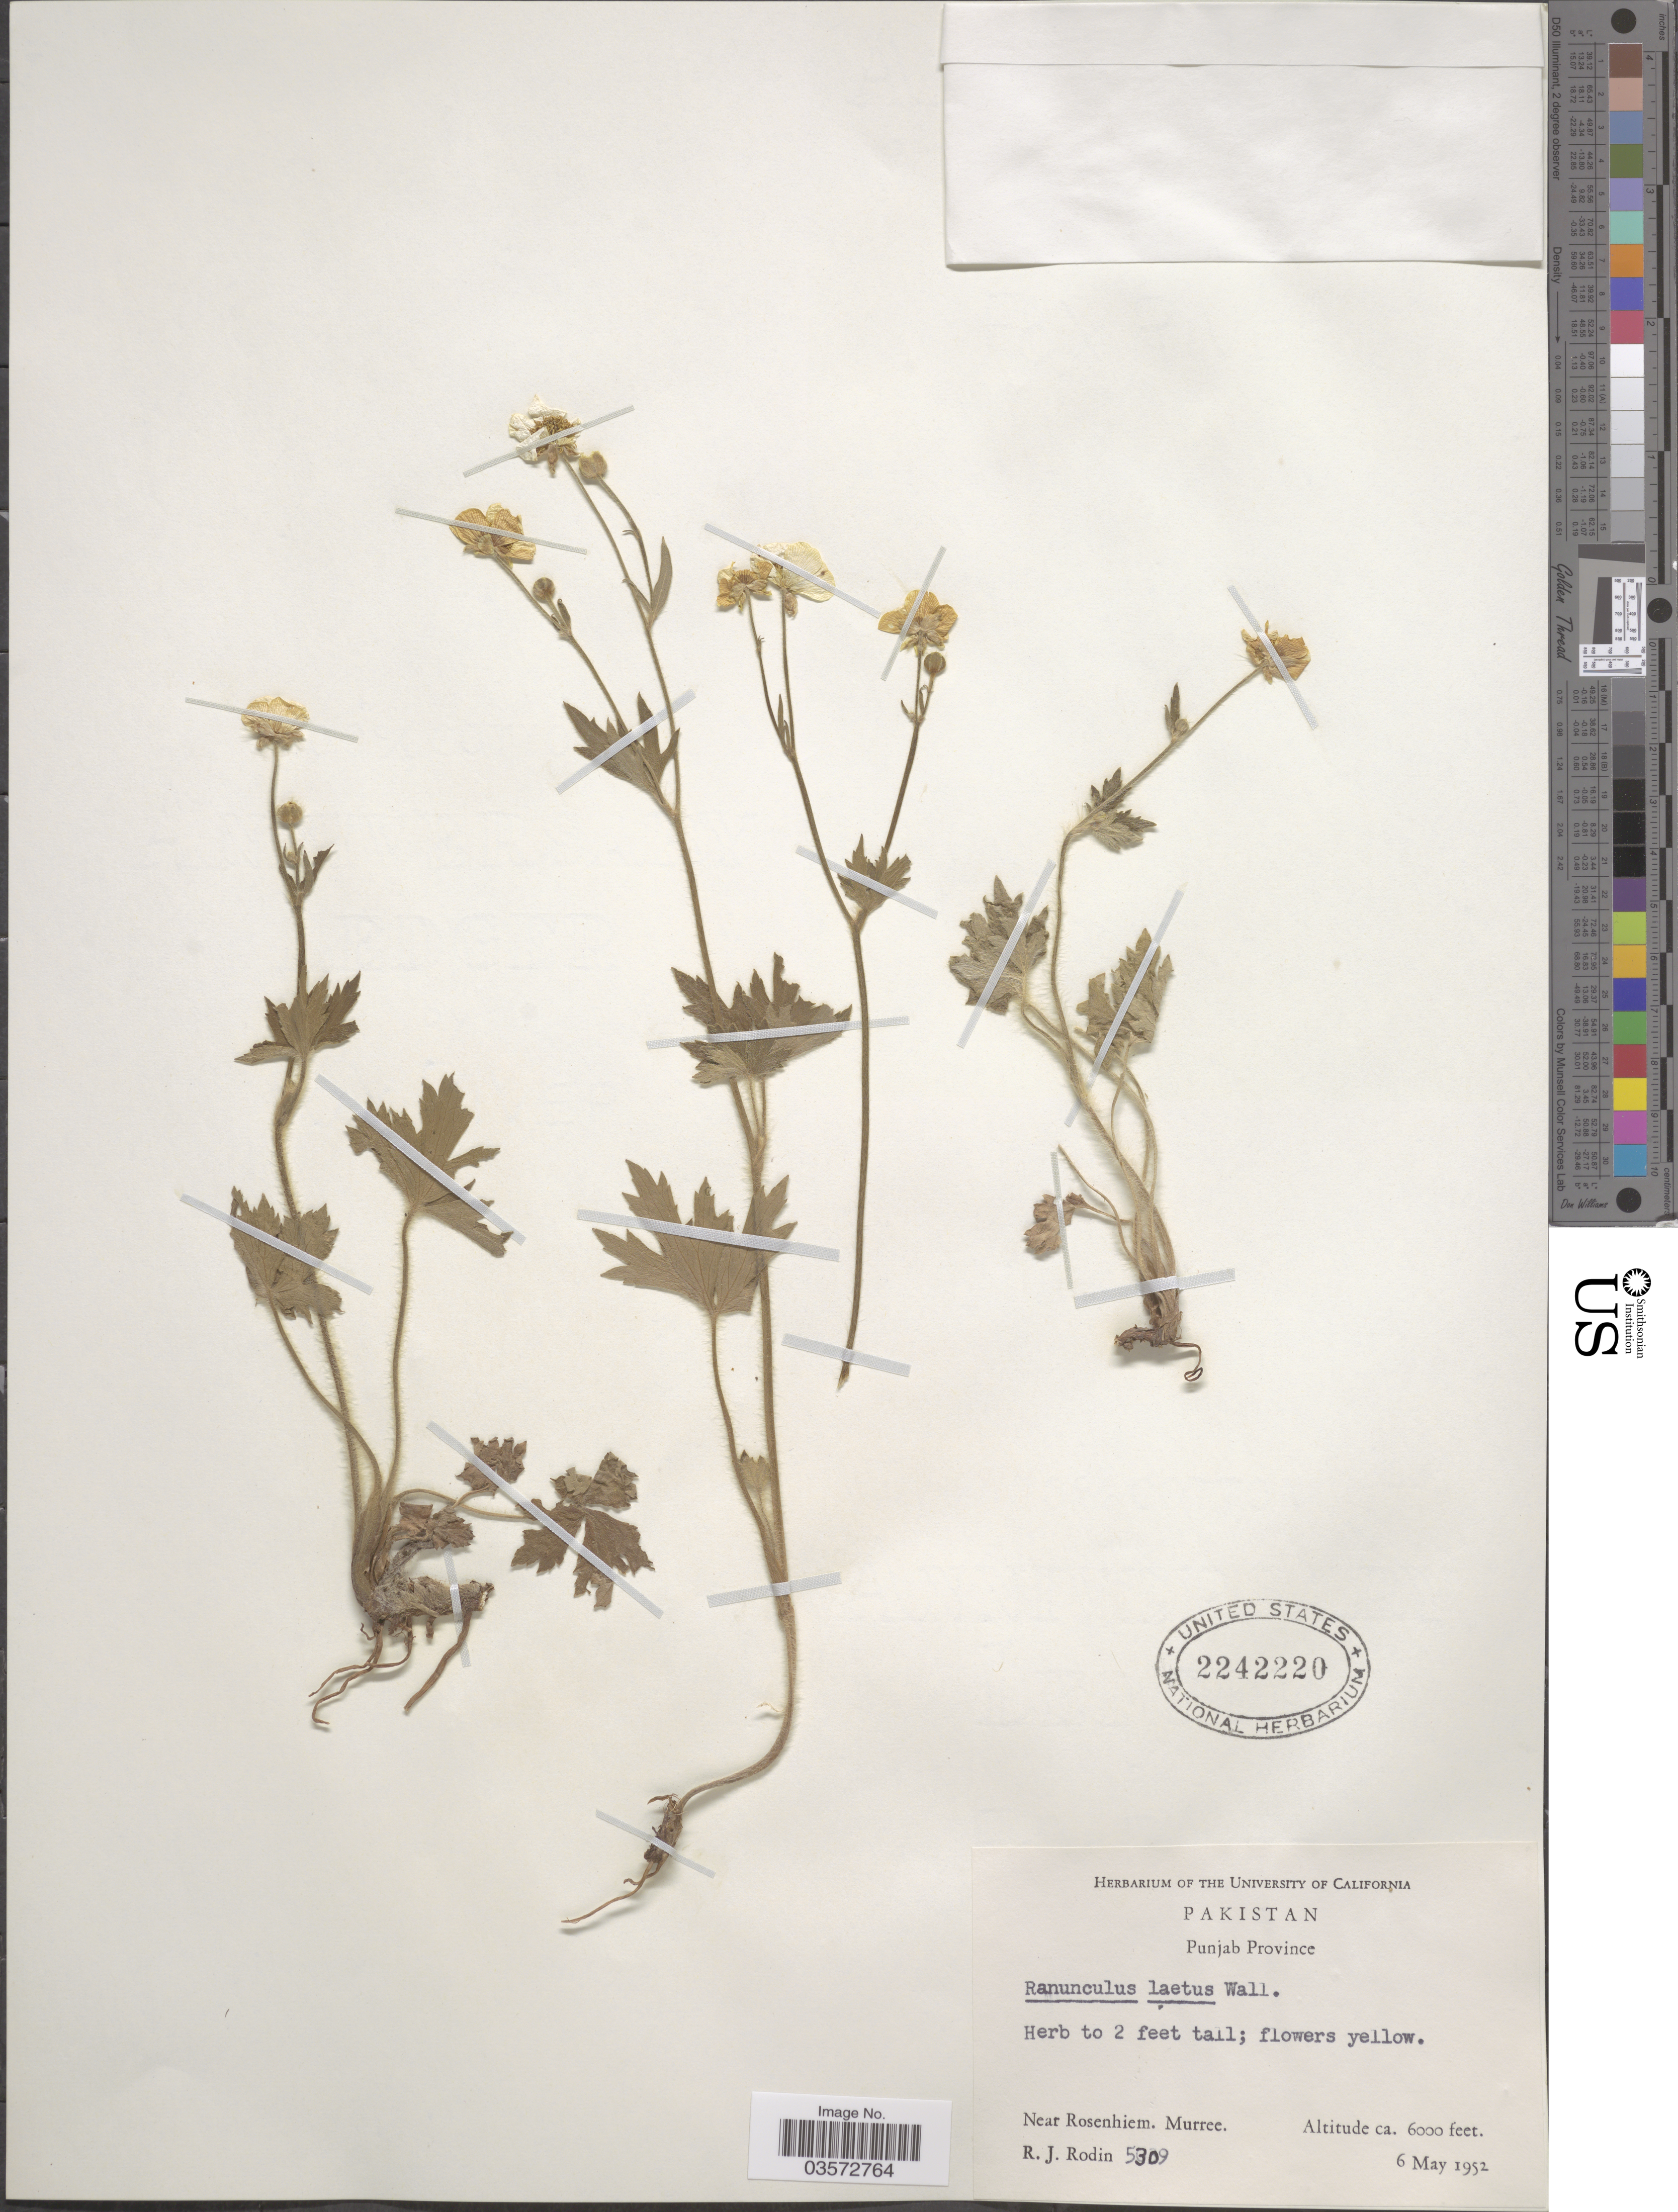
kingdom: Plantae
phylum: Tracheophyta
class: Magnoliopsida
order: Ranunculales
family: Ranunculaceae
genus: Ranunculus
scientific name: Ranunculus laetus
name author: Wall. ex Hook. f. & J.W. Thomson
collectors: R. J. Rodin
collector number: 5309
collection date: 1952-05-06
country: Pakistan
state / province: Punjab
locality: Near Rosenhiem. Murree.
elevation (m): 1829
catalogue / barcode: US 2242220